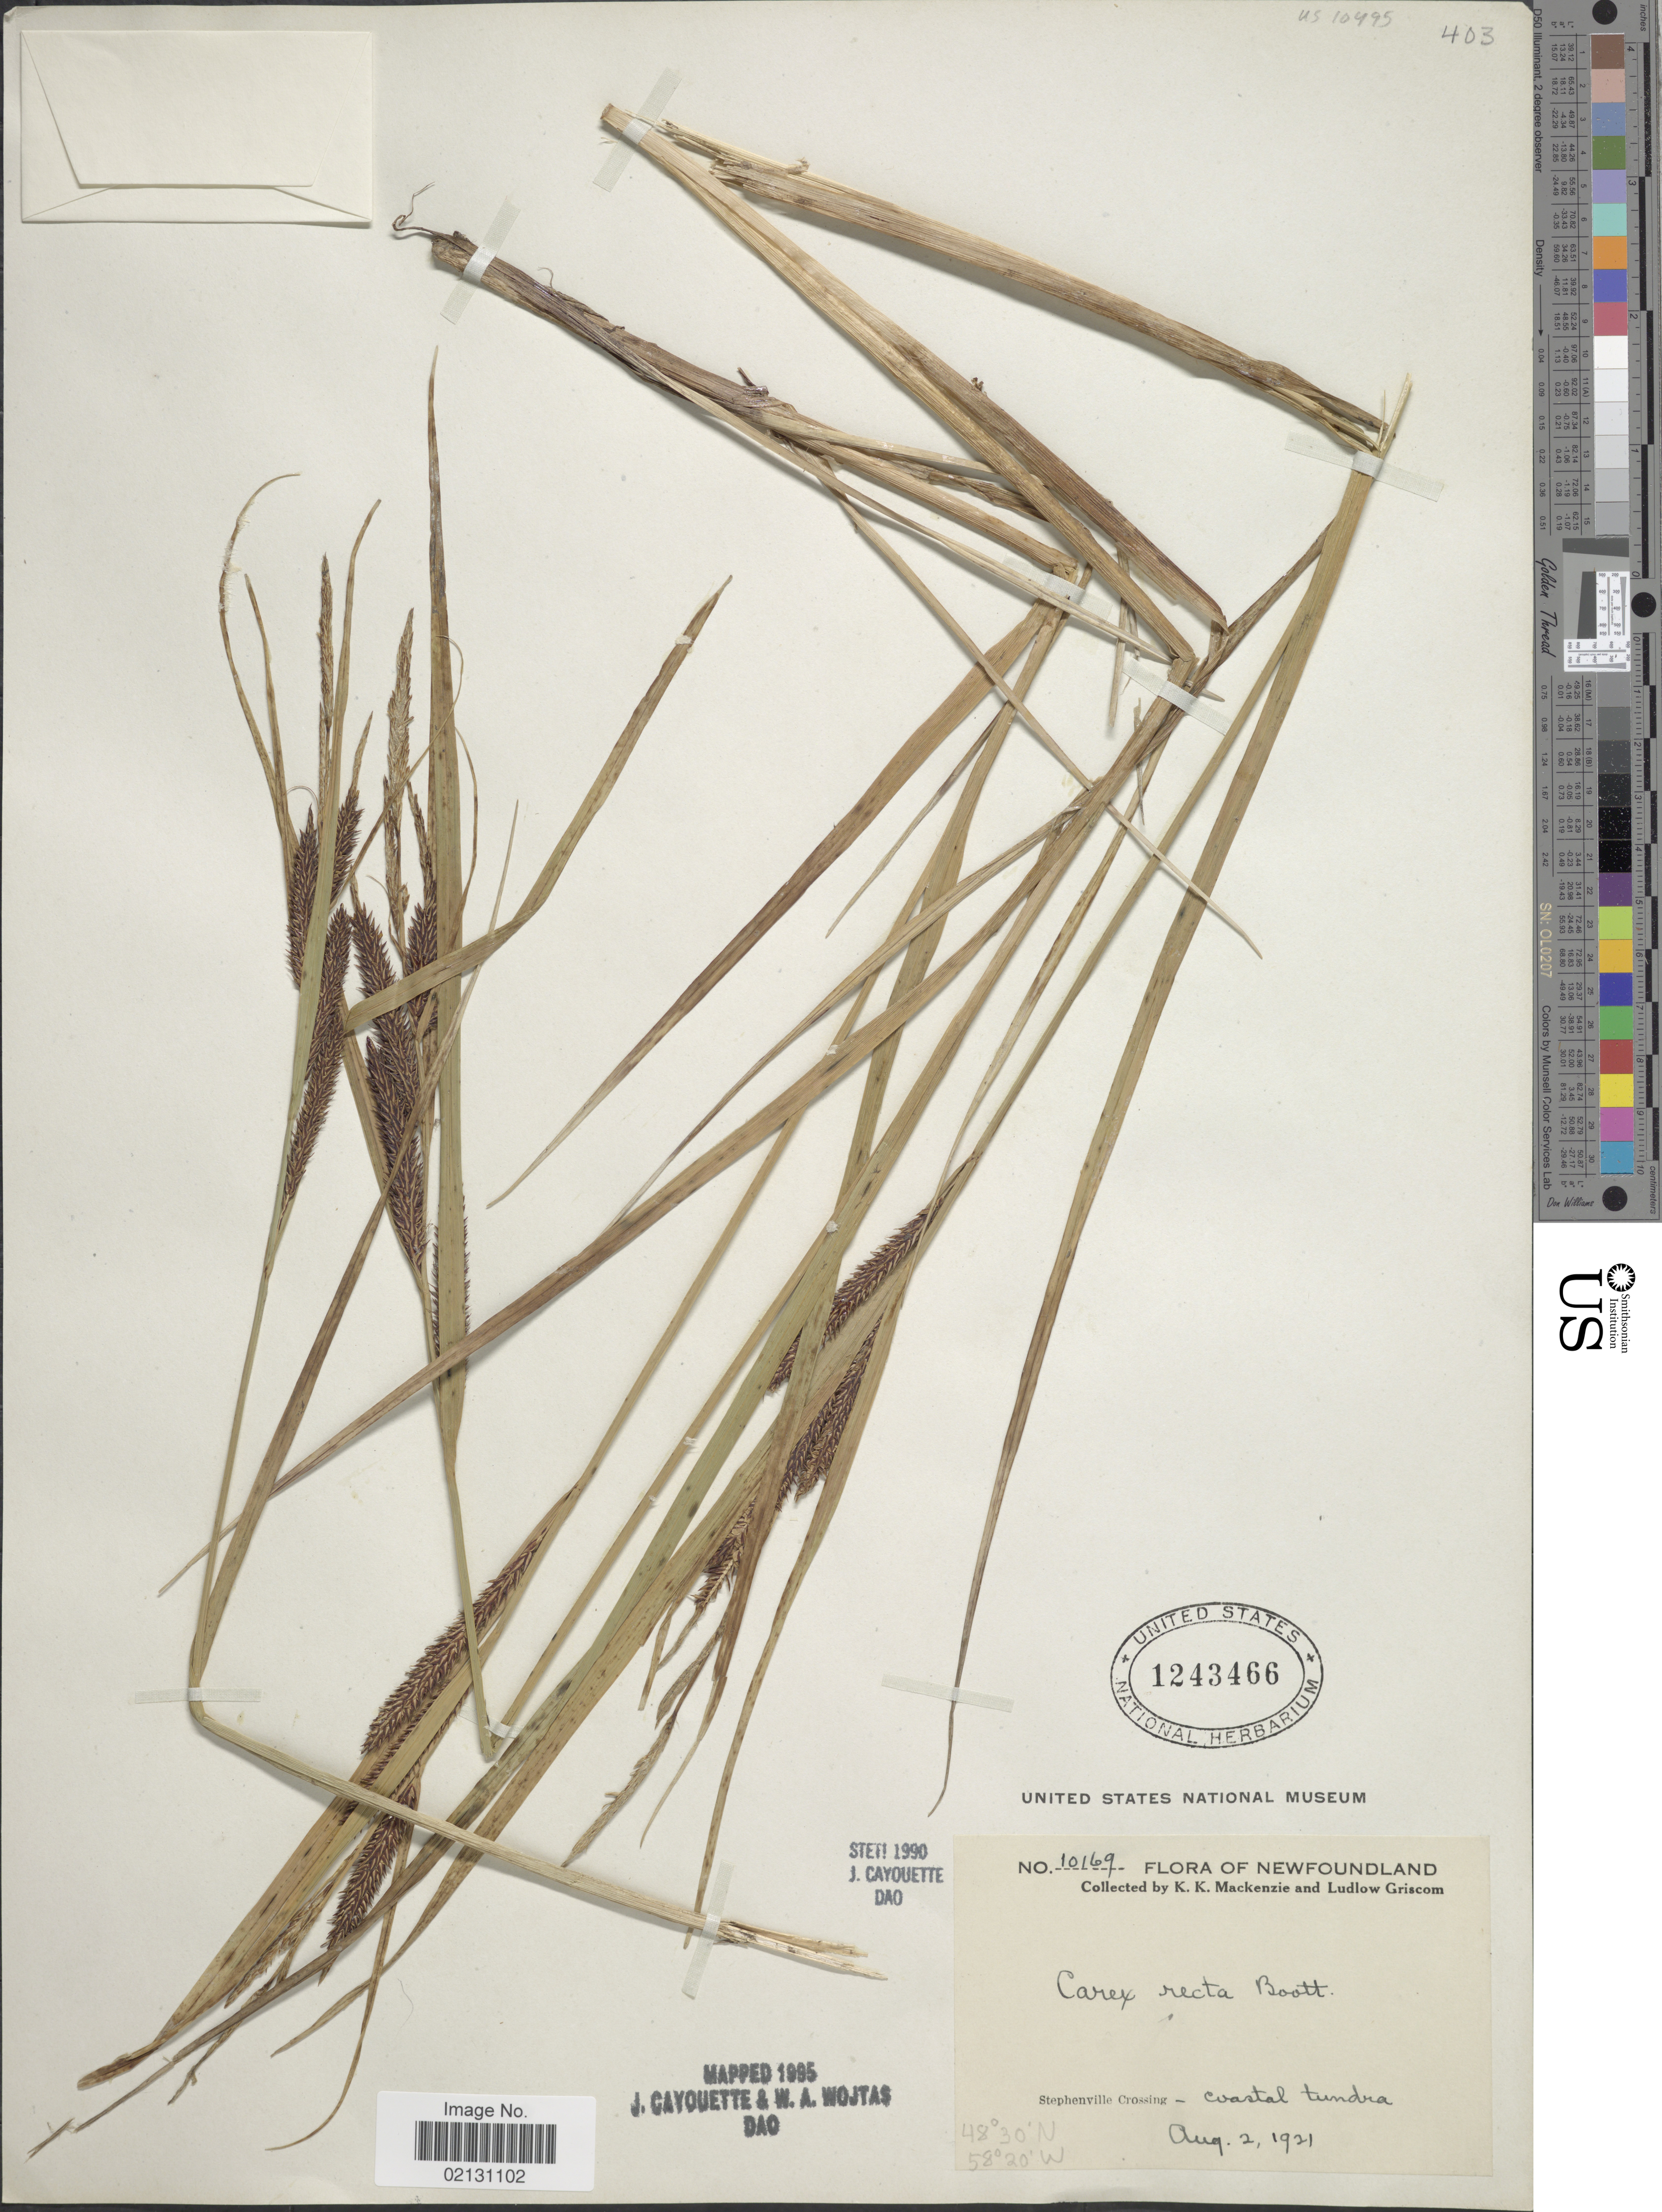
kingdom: Plantae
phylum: Tracheophyta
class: Liliopsida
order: Poales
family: Cyperaceae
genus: Carex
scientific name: Carex recta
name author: Boott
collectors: K. K. Mackenzie & L. Griscom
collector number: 10169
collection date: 1921-08-02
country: Canada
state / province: Newfoundland and Labrador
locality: Stephenville Crossing - coastal tundra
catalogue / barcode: US 1243466